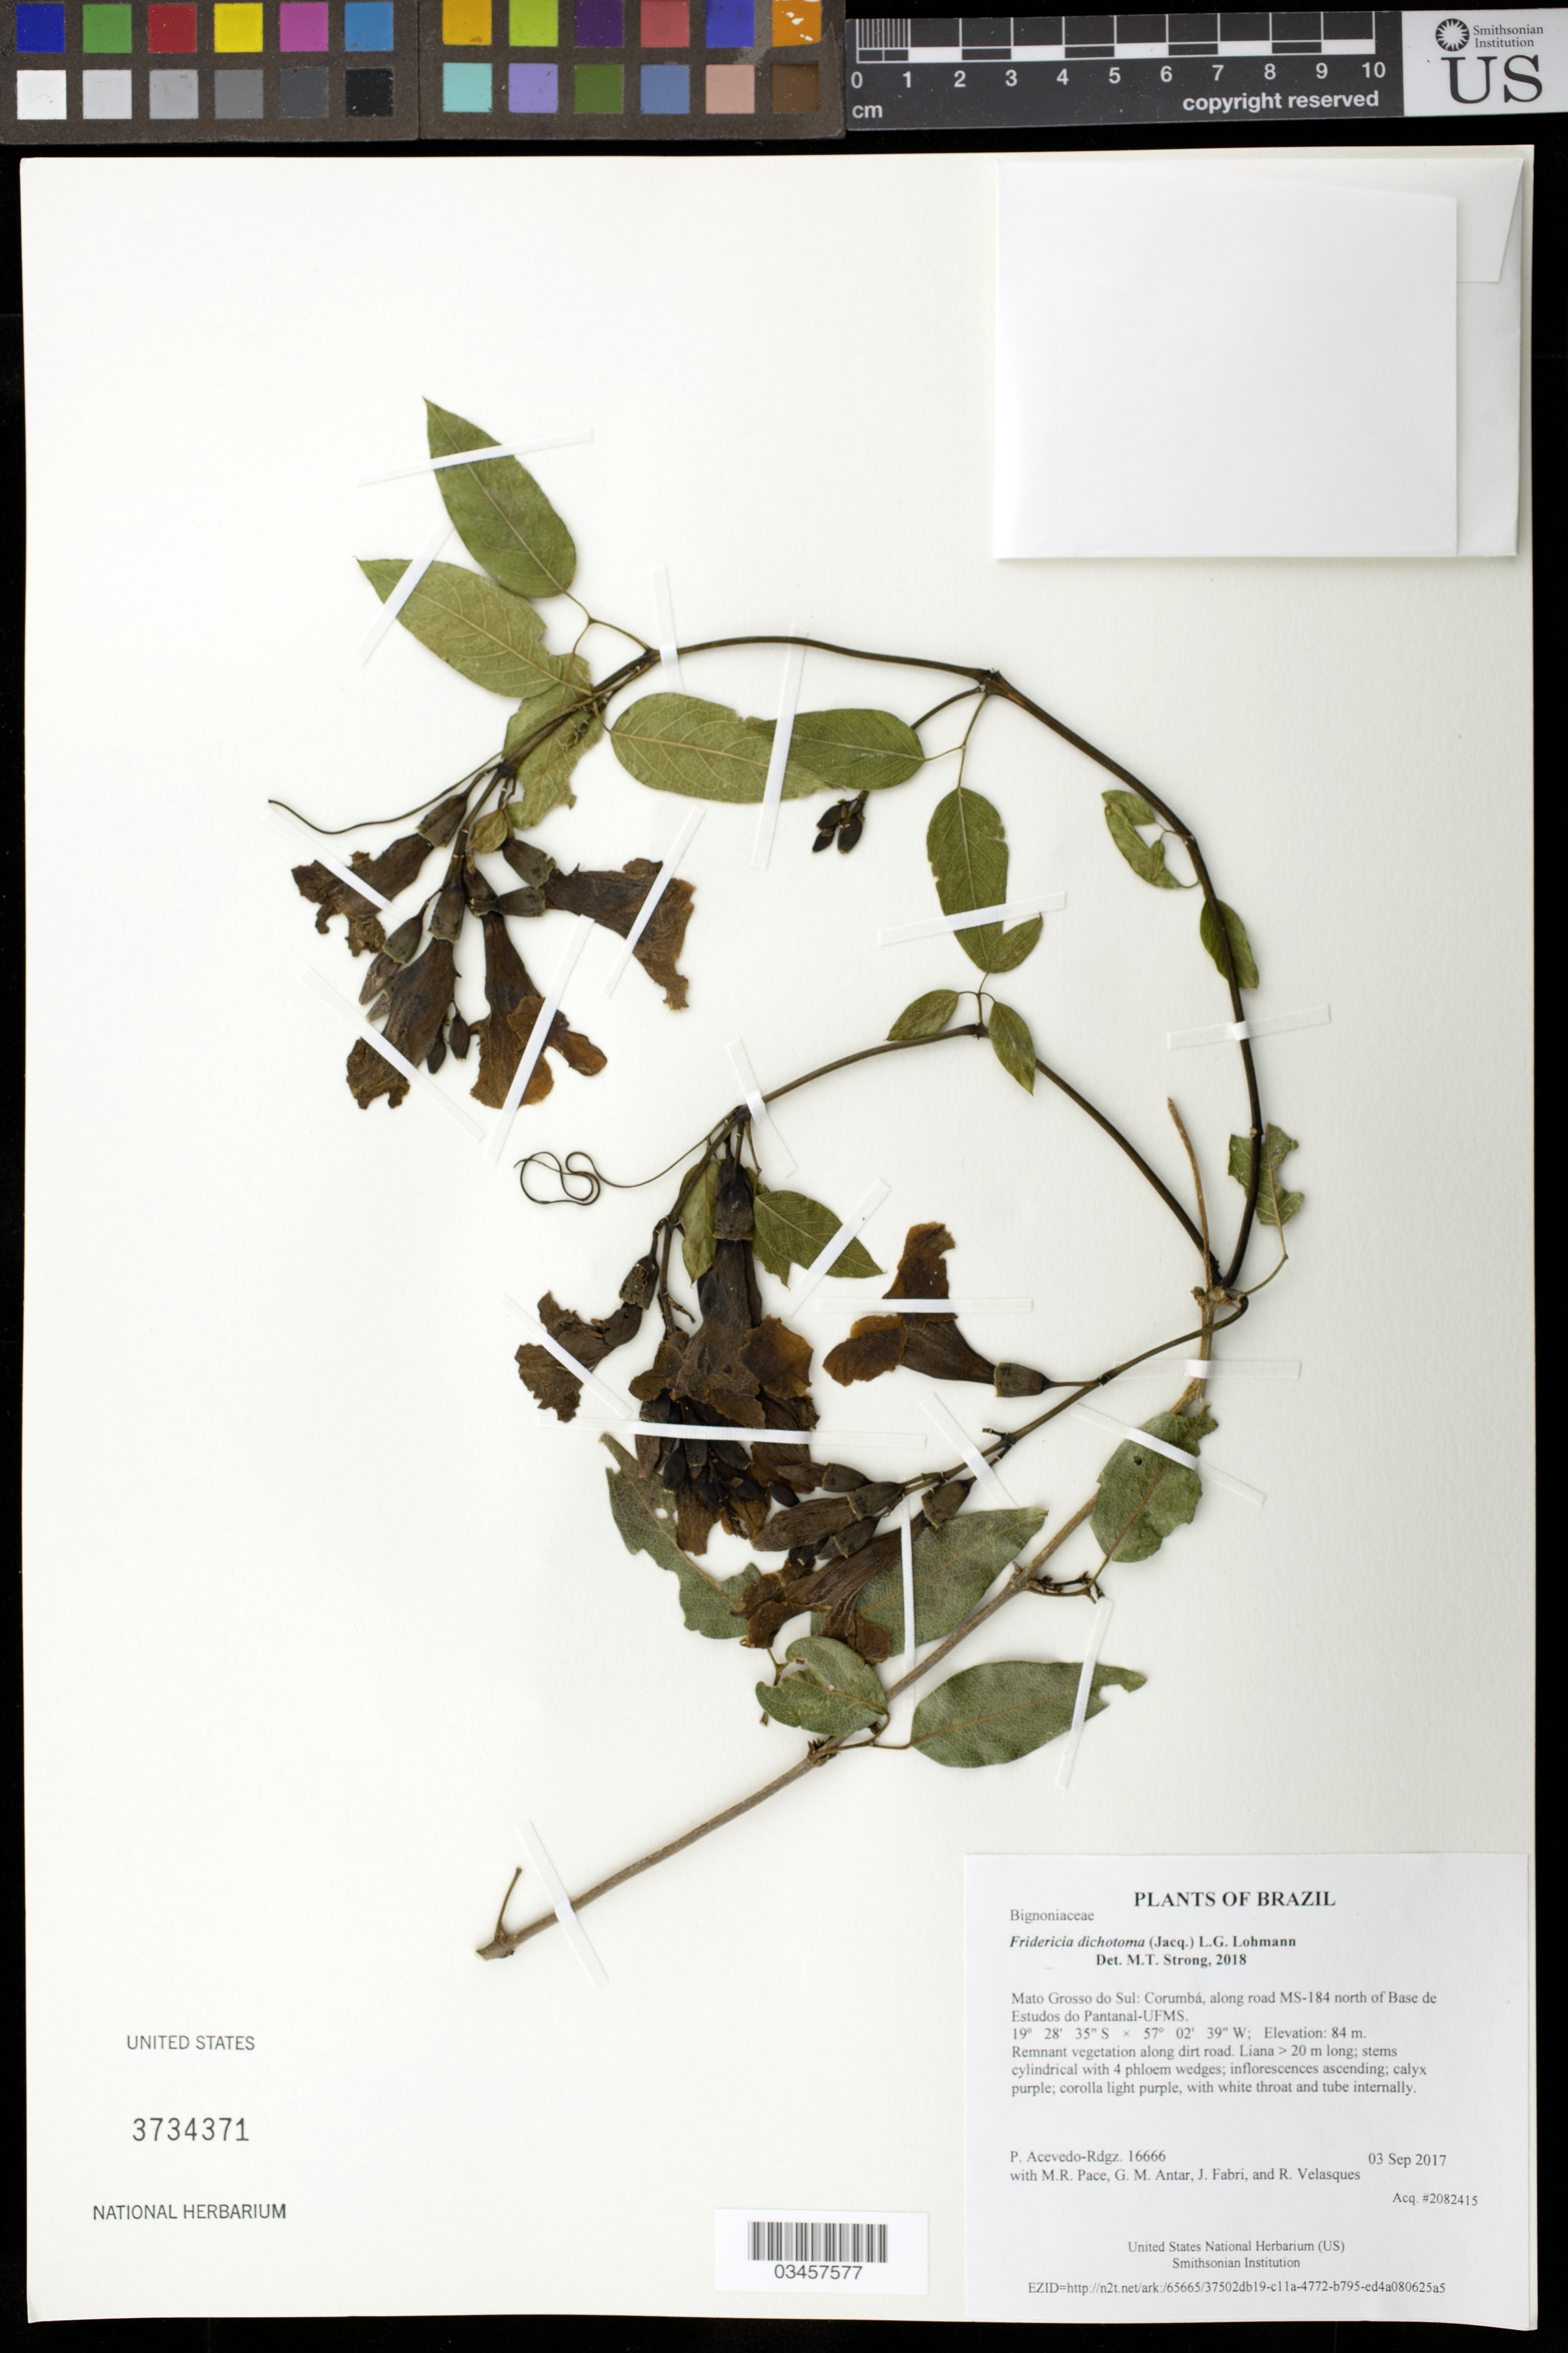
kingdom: Plantae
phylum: Tracheophyta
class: Magnoliopsida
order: Lamiales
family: Bignoniaceae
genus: Fridericia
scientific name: Fridericia dichotoma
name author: (Jacq.) L.G. Lohmann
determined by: Strong, Mark T., (BOT), Smithsonian Institution - National Museum of Natural History (UNITED STATES)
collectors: P. Acevedo-Rodr., M. R. Pace, G. M. Antar, J. Fabri & R. Velasques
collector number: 16666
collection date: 2017-09-03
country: Brazil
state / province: Mato Grosso do Sul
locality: Corumbá, along road MS-184 north of Base de Estudos do Pantanal-UFMS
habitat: Remnant vegetation along dirt road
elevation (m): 84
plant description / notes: US, MO, NY, K, RB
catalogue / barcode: US 3734371